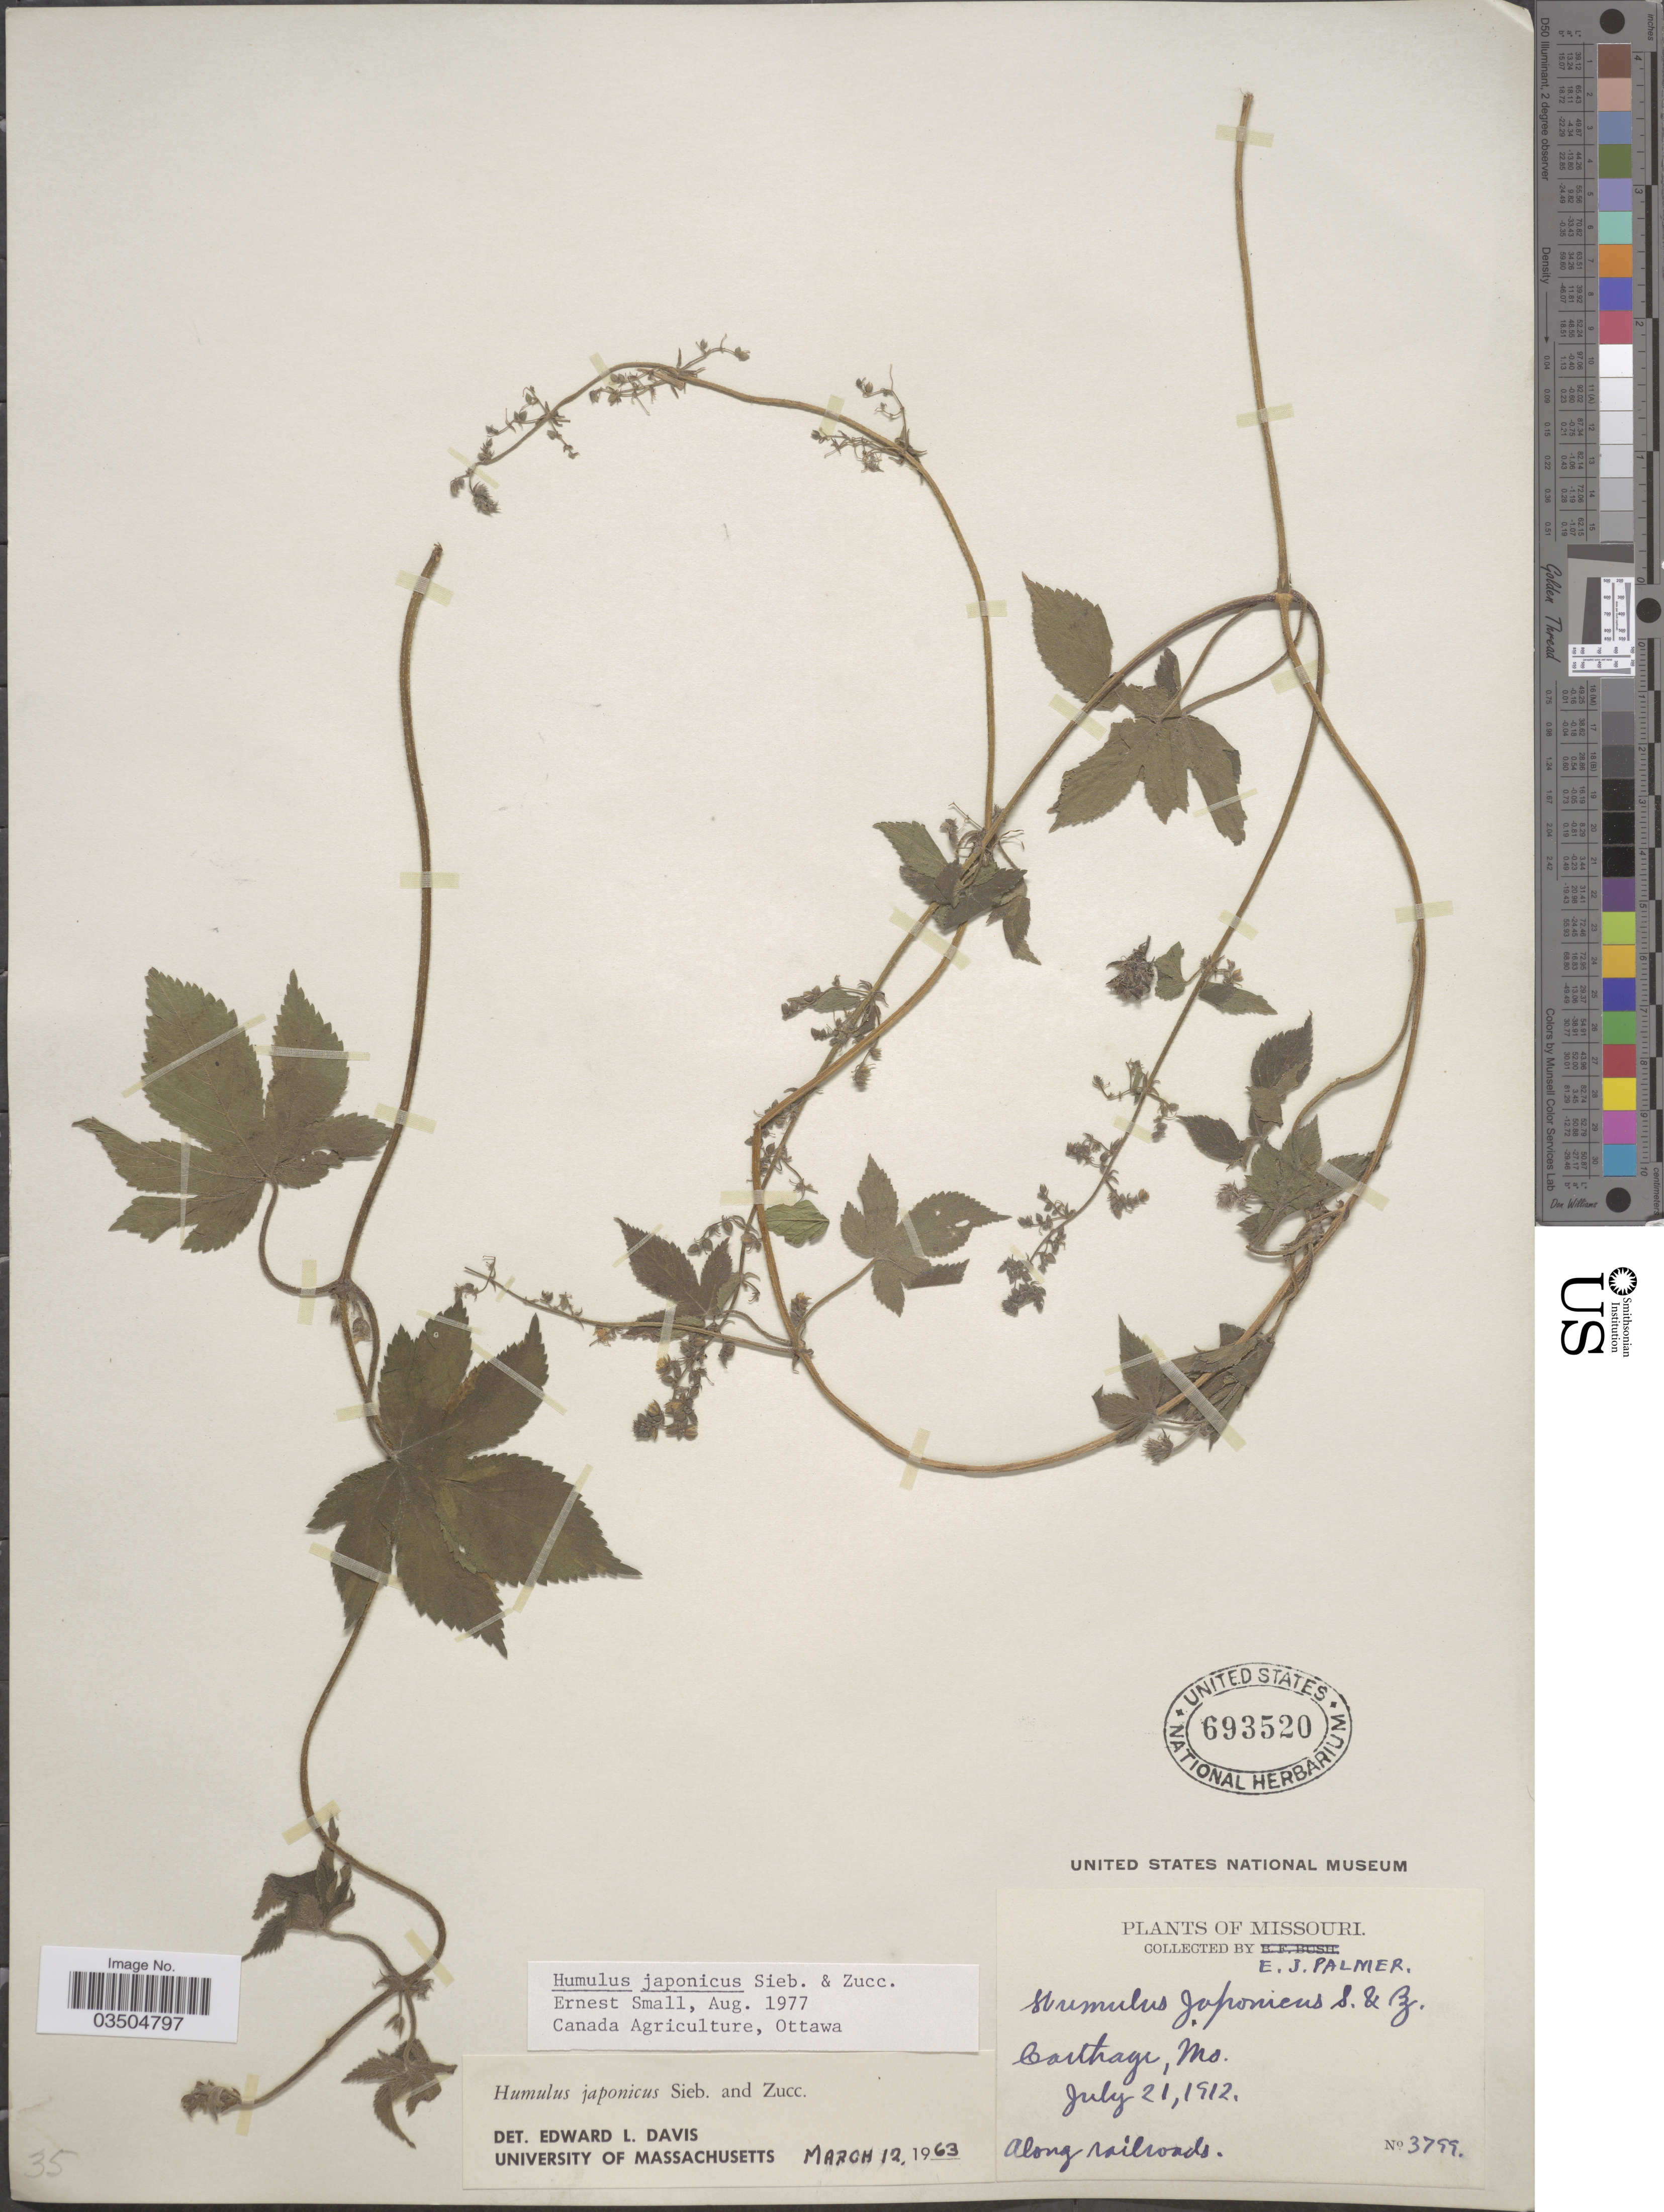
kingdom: Plantae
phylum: Tracheophyta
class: Magnoliopsida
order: Rosales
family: Cannabaceae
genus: Humulus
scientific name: Humulus japonicus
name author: Siebold & Zucc.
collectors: E. J. Palmer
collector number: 3799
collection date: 1912-07-21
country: United States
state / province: Missouri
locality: Carthage.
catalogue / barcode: US 693520